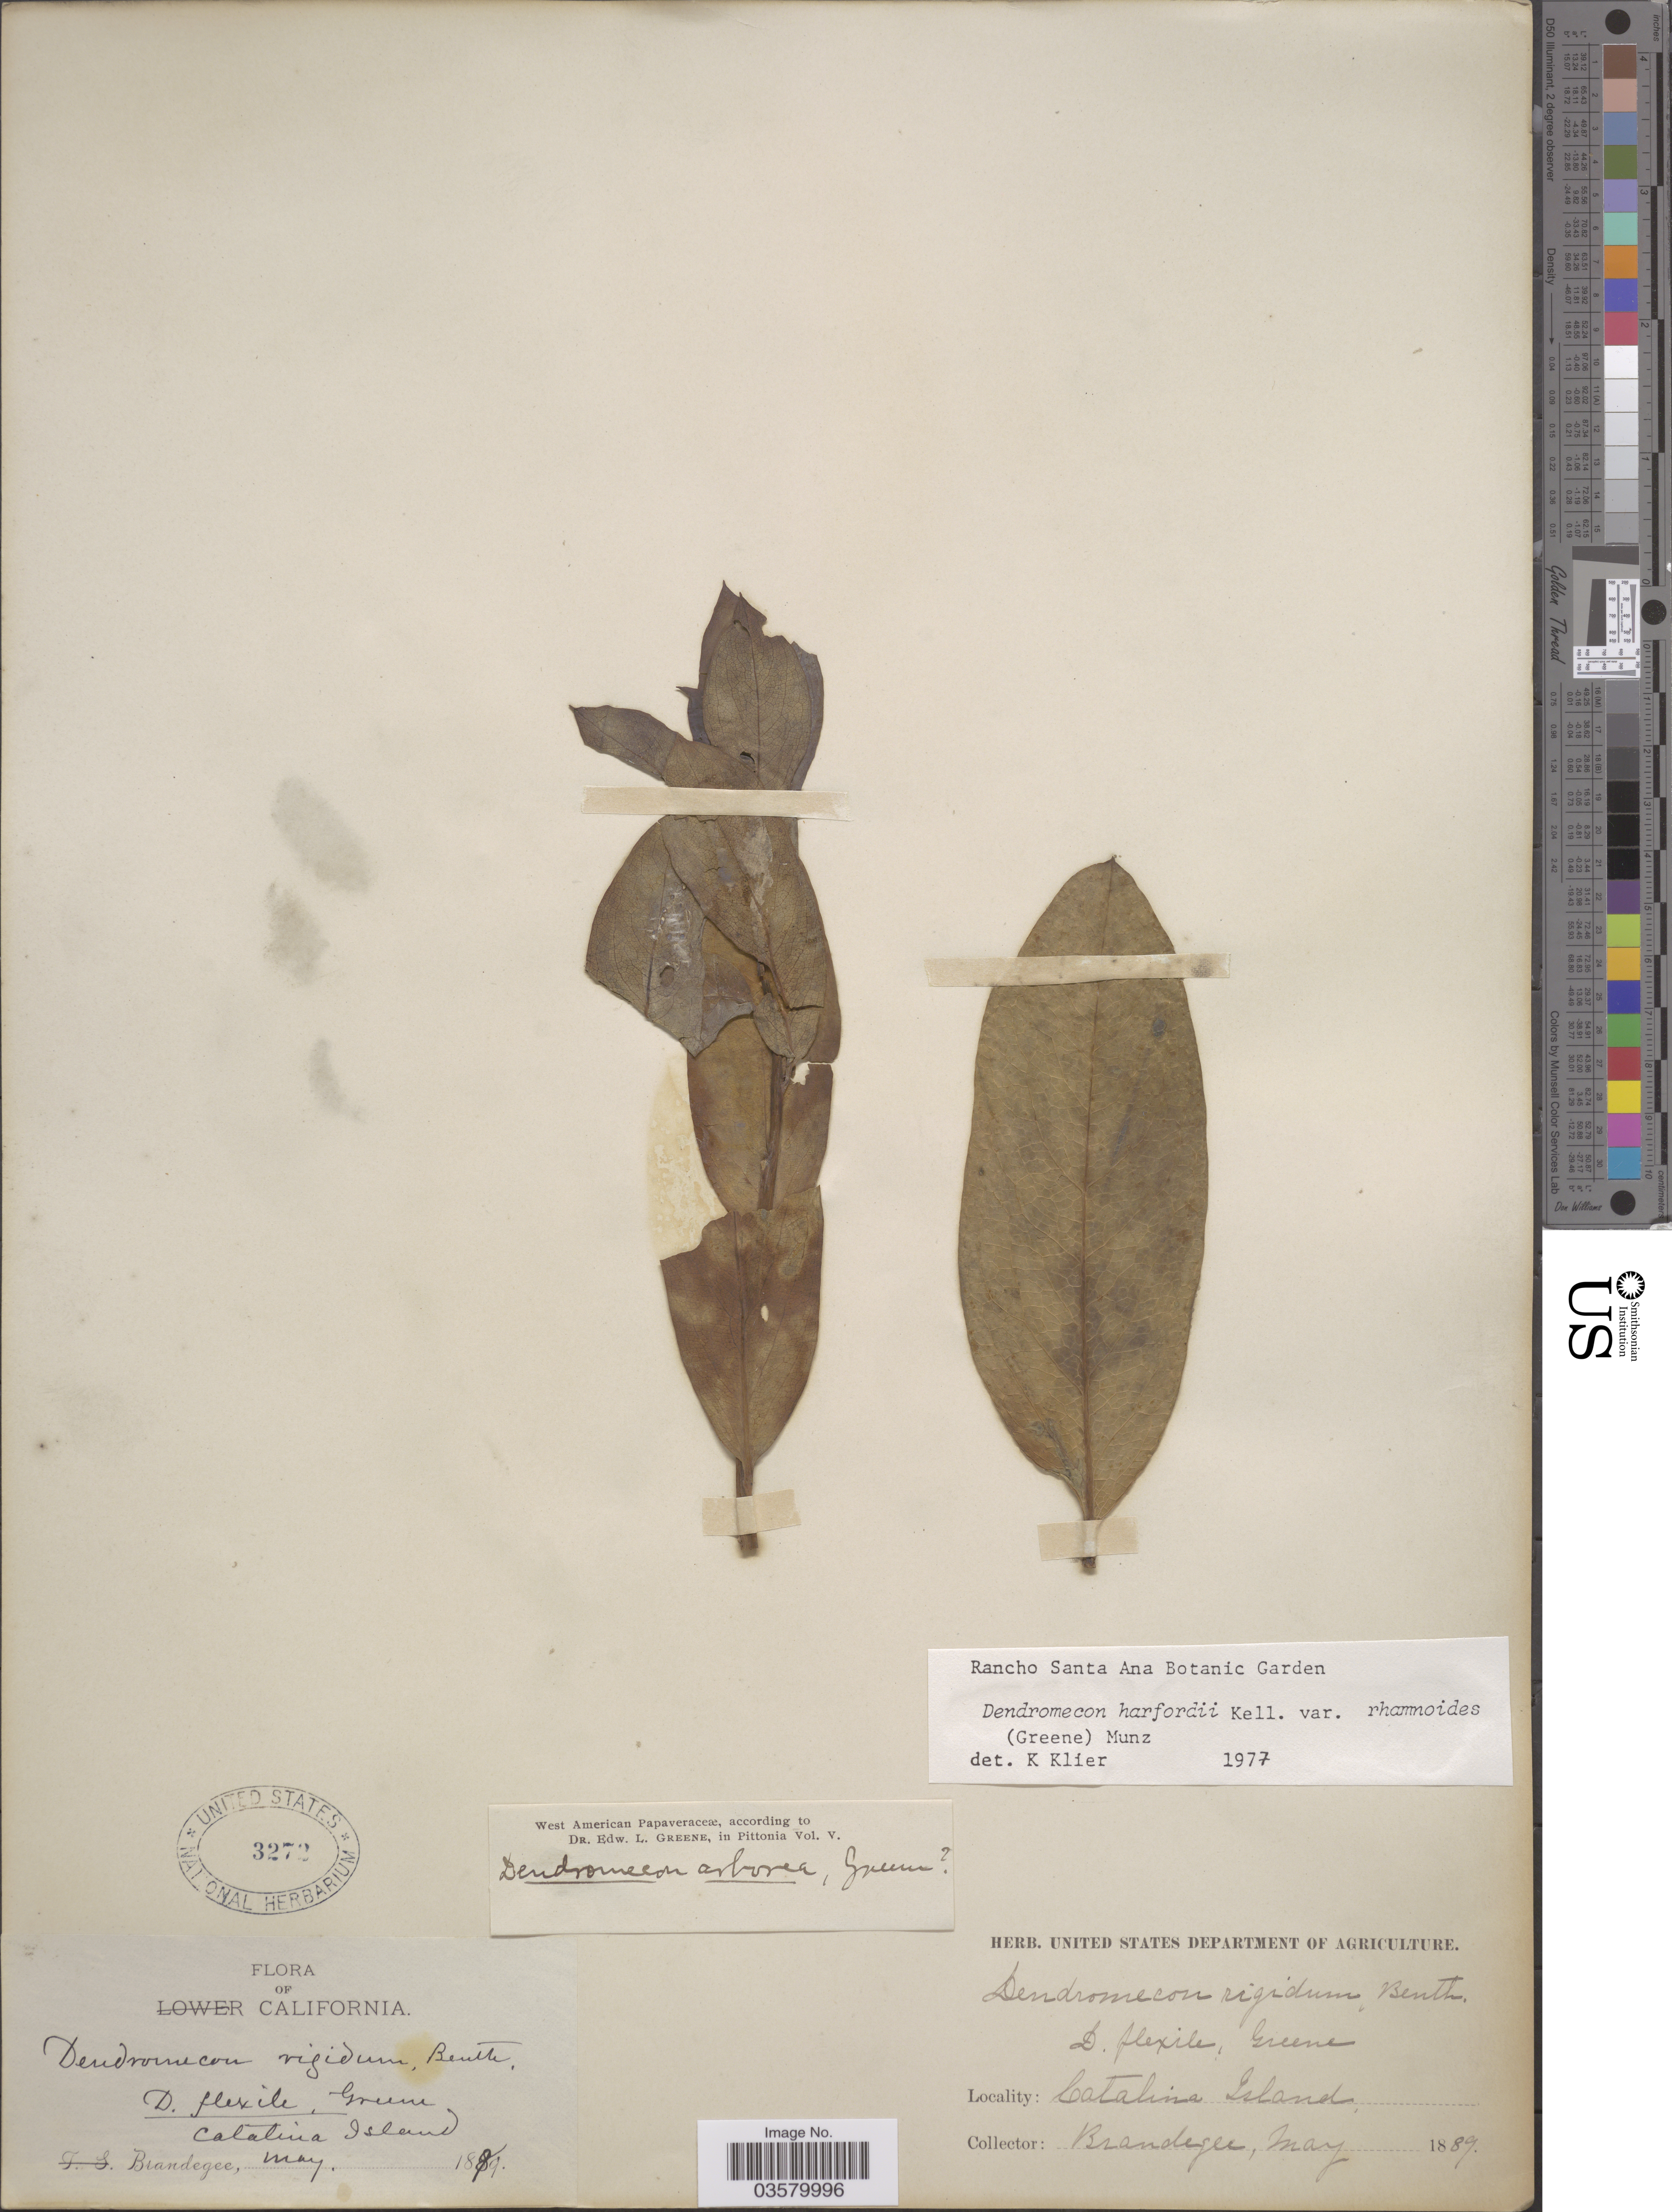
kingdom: Plantae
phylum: Tracheophyta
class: Magnoliopsida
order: Ranunculales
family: Papaveraceae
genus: Dendromecon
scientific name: Dendromecon rigida subsp. rhamnoides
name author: (Greene) Thorne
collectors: -- Brandegee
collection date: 1889-05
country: United States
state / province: California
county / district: Los Angeles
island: Santa Catalina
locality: Catalina Island.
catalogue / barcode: US 3272